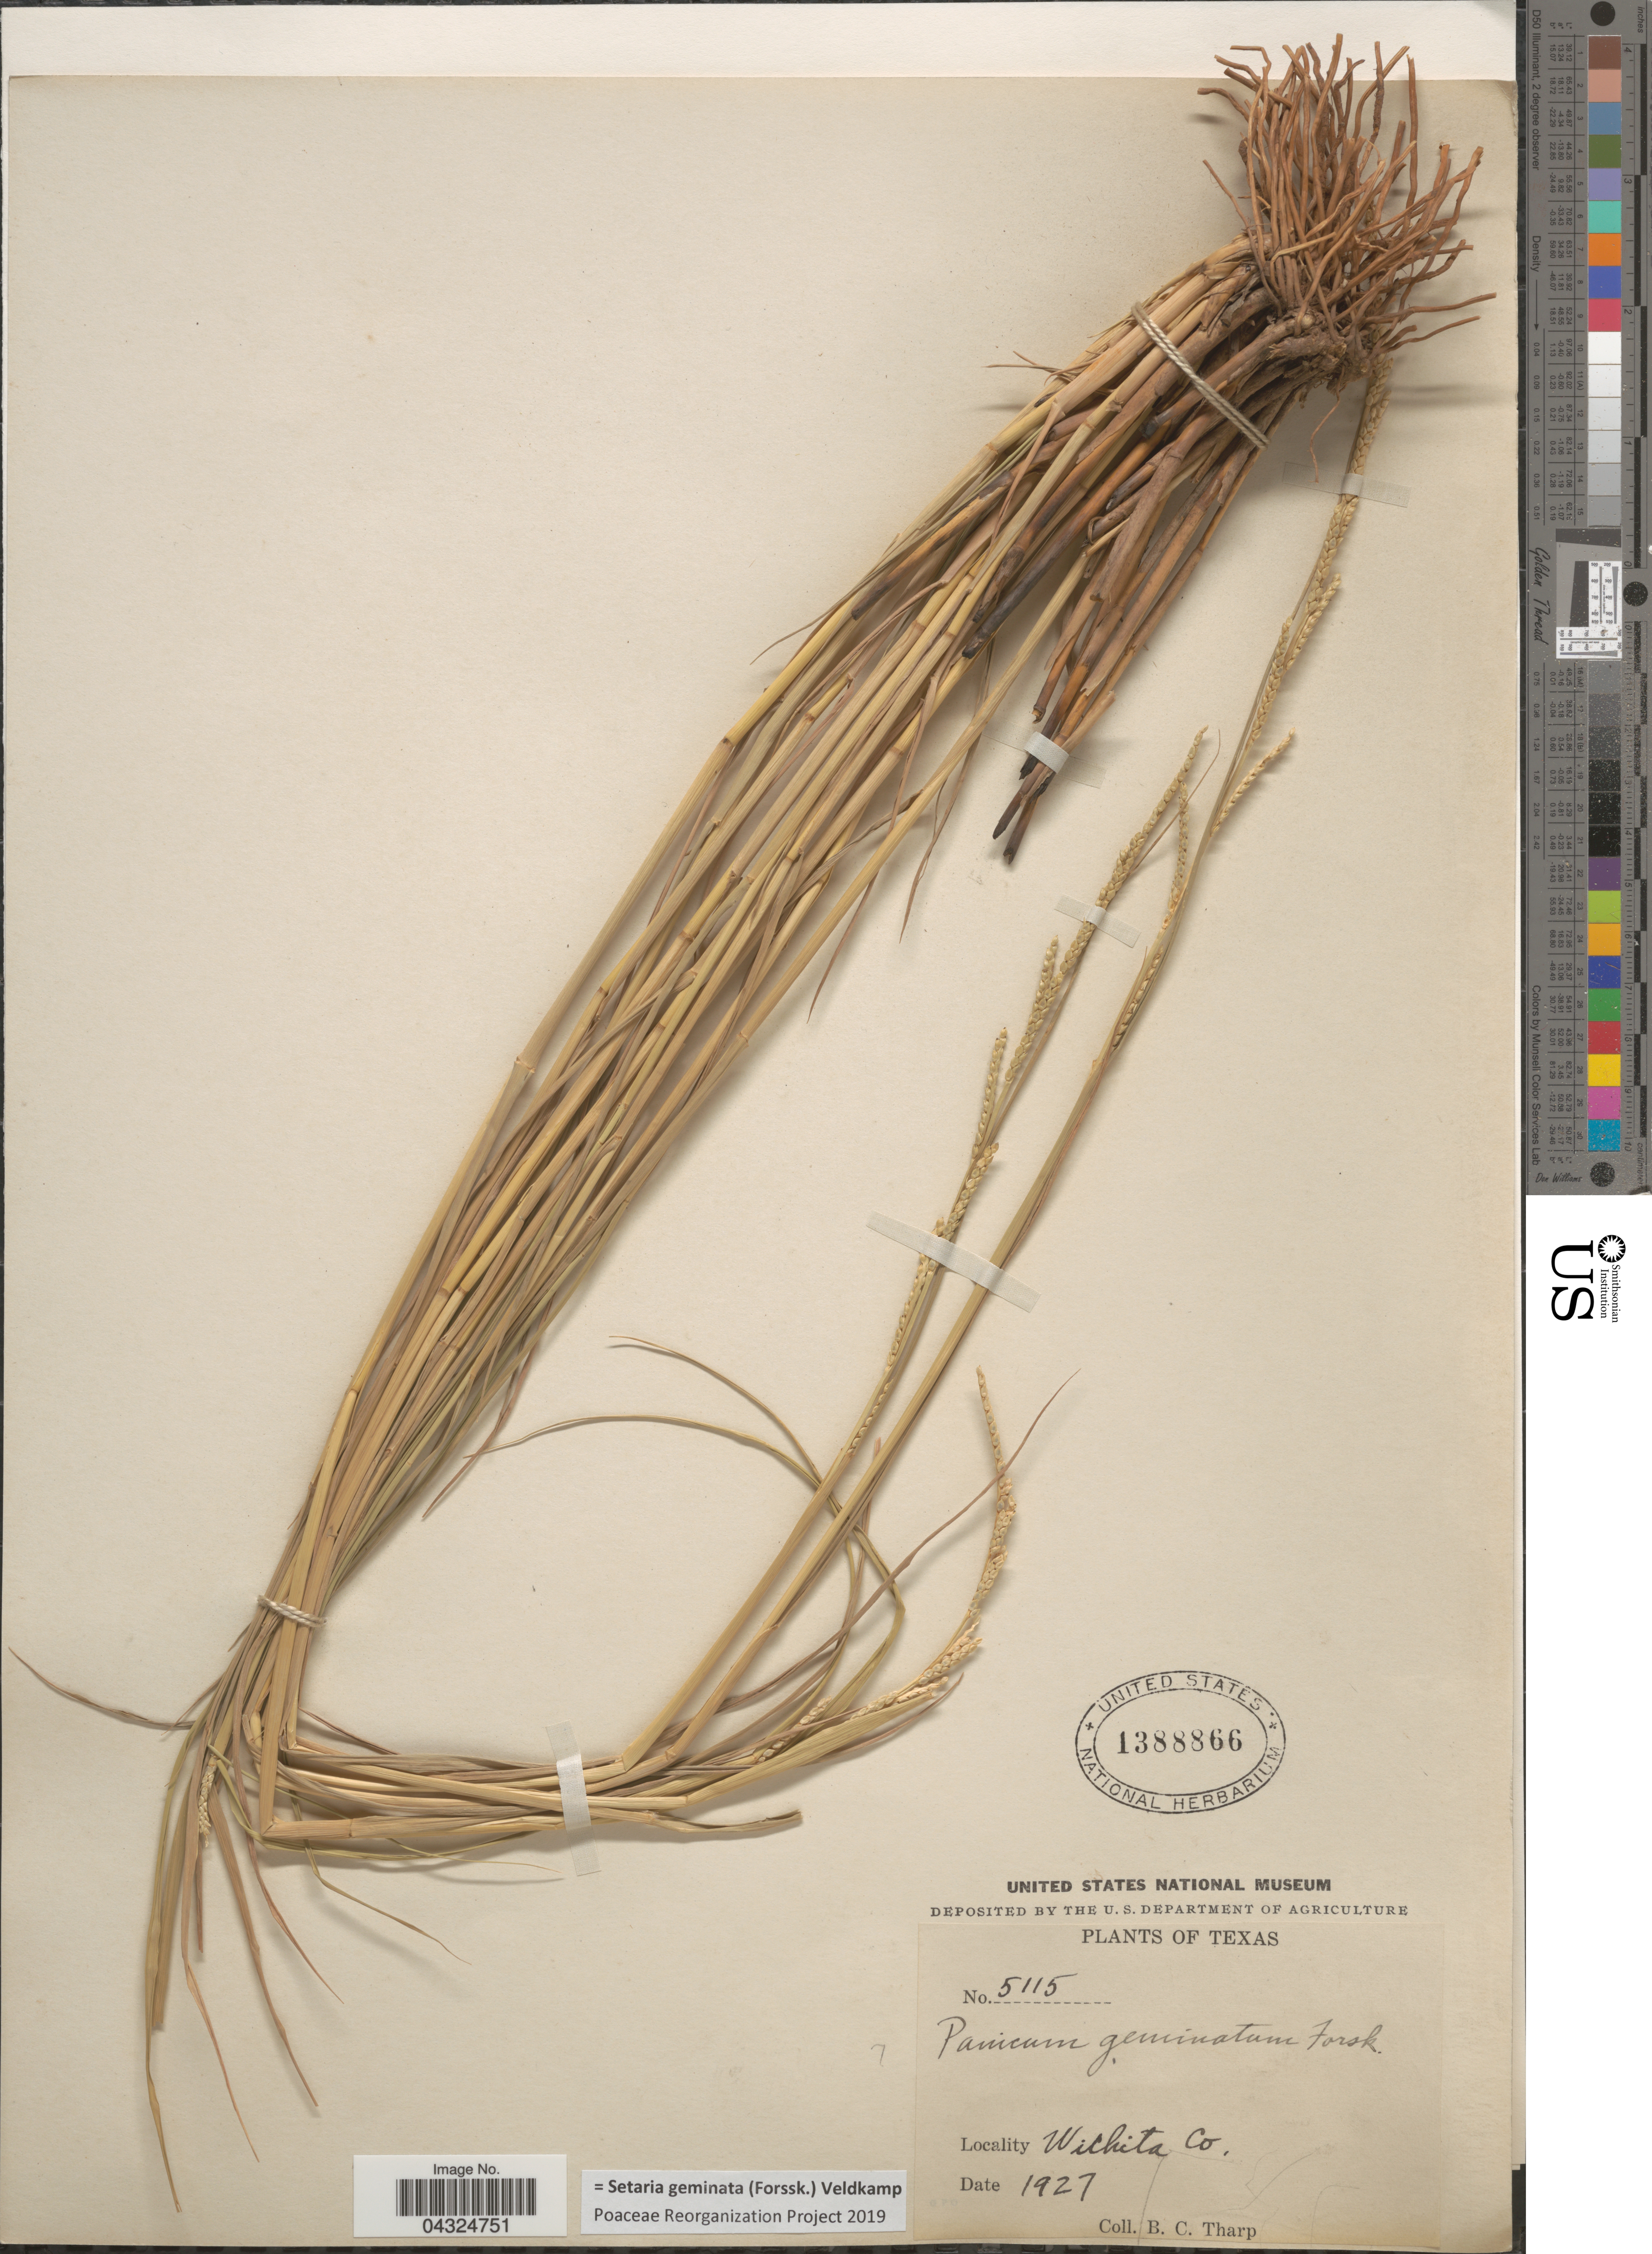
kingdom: Plantae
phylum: Tracheophyta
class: Liliopsida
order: Poales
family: Poaceae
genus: Setaria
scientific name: Setaria geminata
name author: (Forssk.) Veldkamp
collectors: B. C. Tharp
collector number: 5115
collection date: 1927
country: United States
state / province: Texas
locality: Wichita Co.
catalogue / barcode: US 1388866